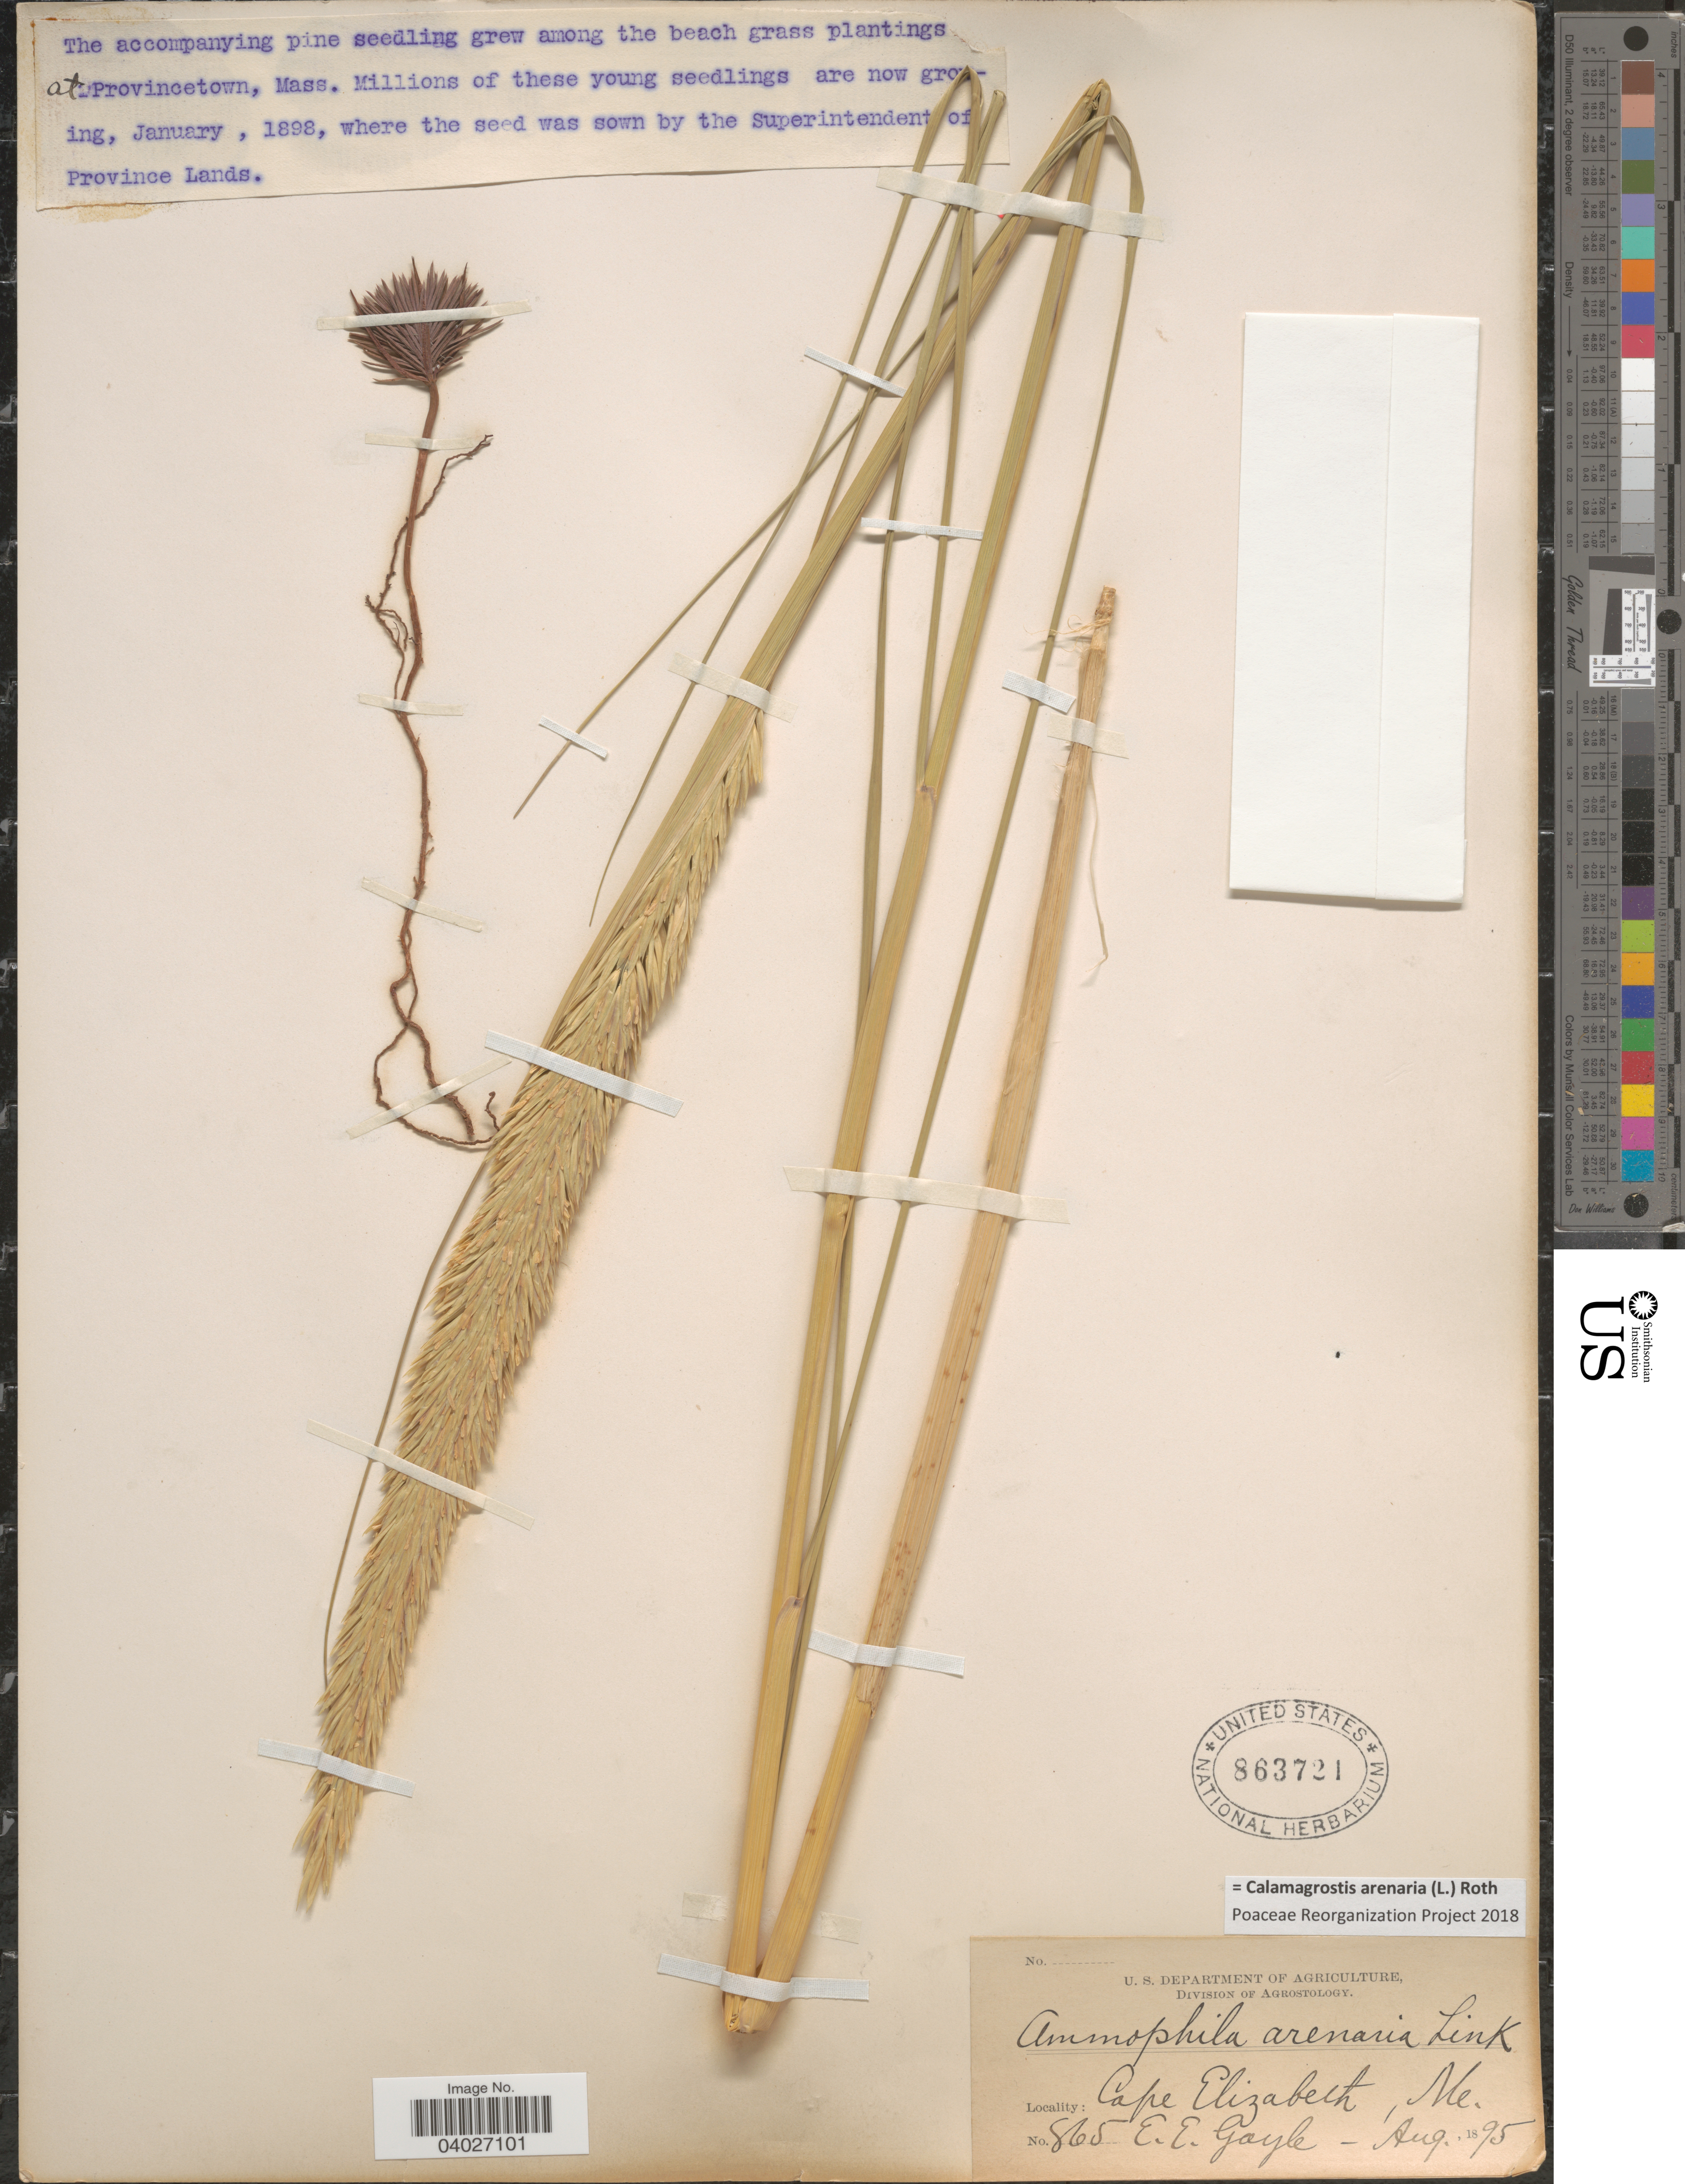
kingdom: Plantae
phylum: Tracheophyta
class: Liliopsida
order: Poales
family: Poaceae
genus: Calamagrostis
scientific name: Calamagrostis arenaria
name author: (L.) Roth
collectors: E. Gayle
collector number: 865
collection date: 1895-08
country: United States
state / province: Maine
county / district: Cumberland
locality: Cape Elizabeth.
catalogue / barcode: US 863721